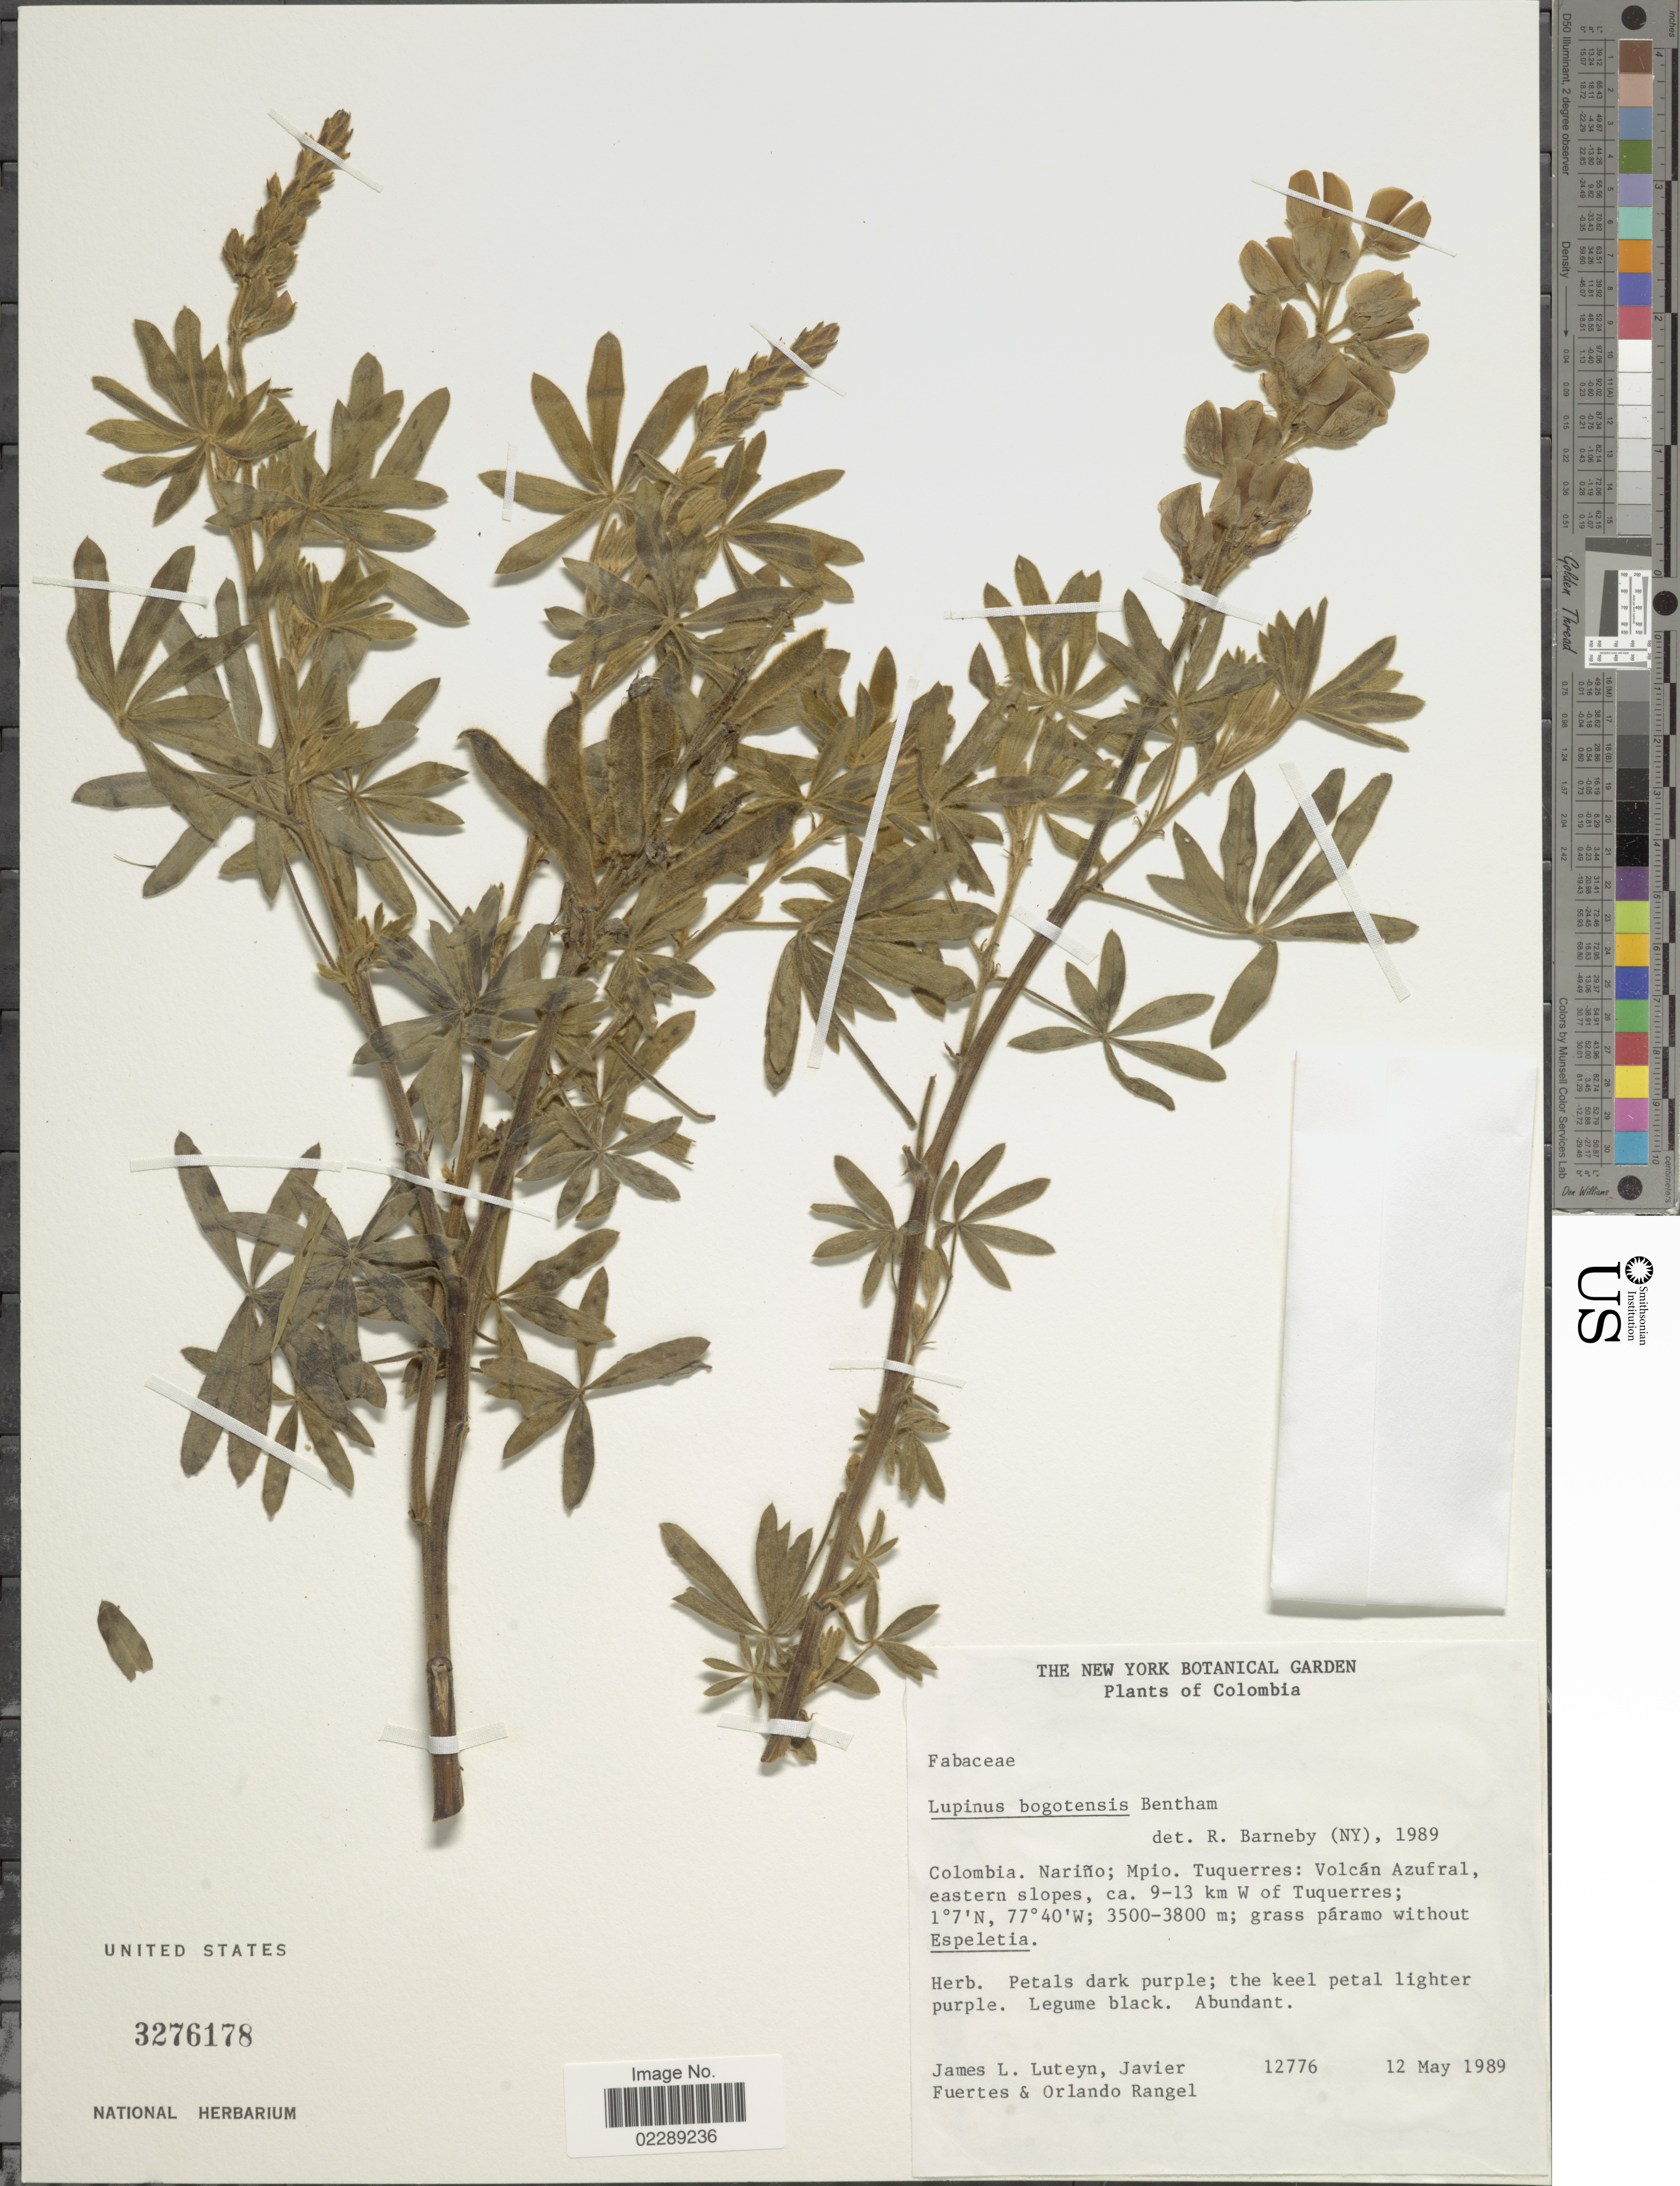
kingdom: Plantae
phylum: Tracheophyta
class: Magnoliopsida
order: Fabales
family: Fabaceae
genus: Lupinus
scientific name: Lupinus bogotensis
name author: Benth.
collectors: J. L. Luteyn, J. Fuertes & O. Rangel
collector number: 12776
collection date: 1989-05-12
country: Colombia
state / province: Nariño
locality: Colombia. Nariño; Mpio. Tuquerres: Volcán Azufral, eastern slopes, ca. 9-13 km W of Tuquerres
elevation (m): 3500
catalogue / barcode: US 3276178